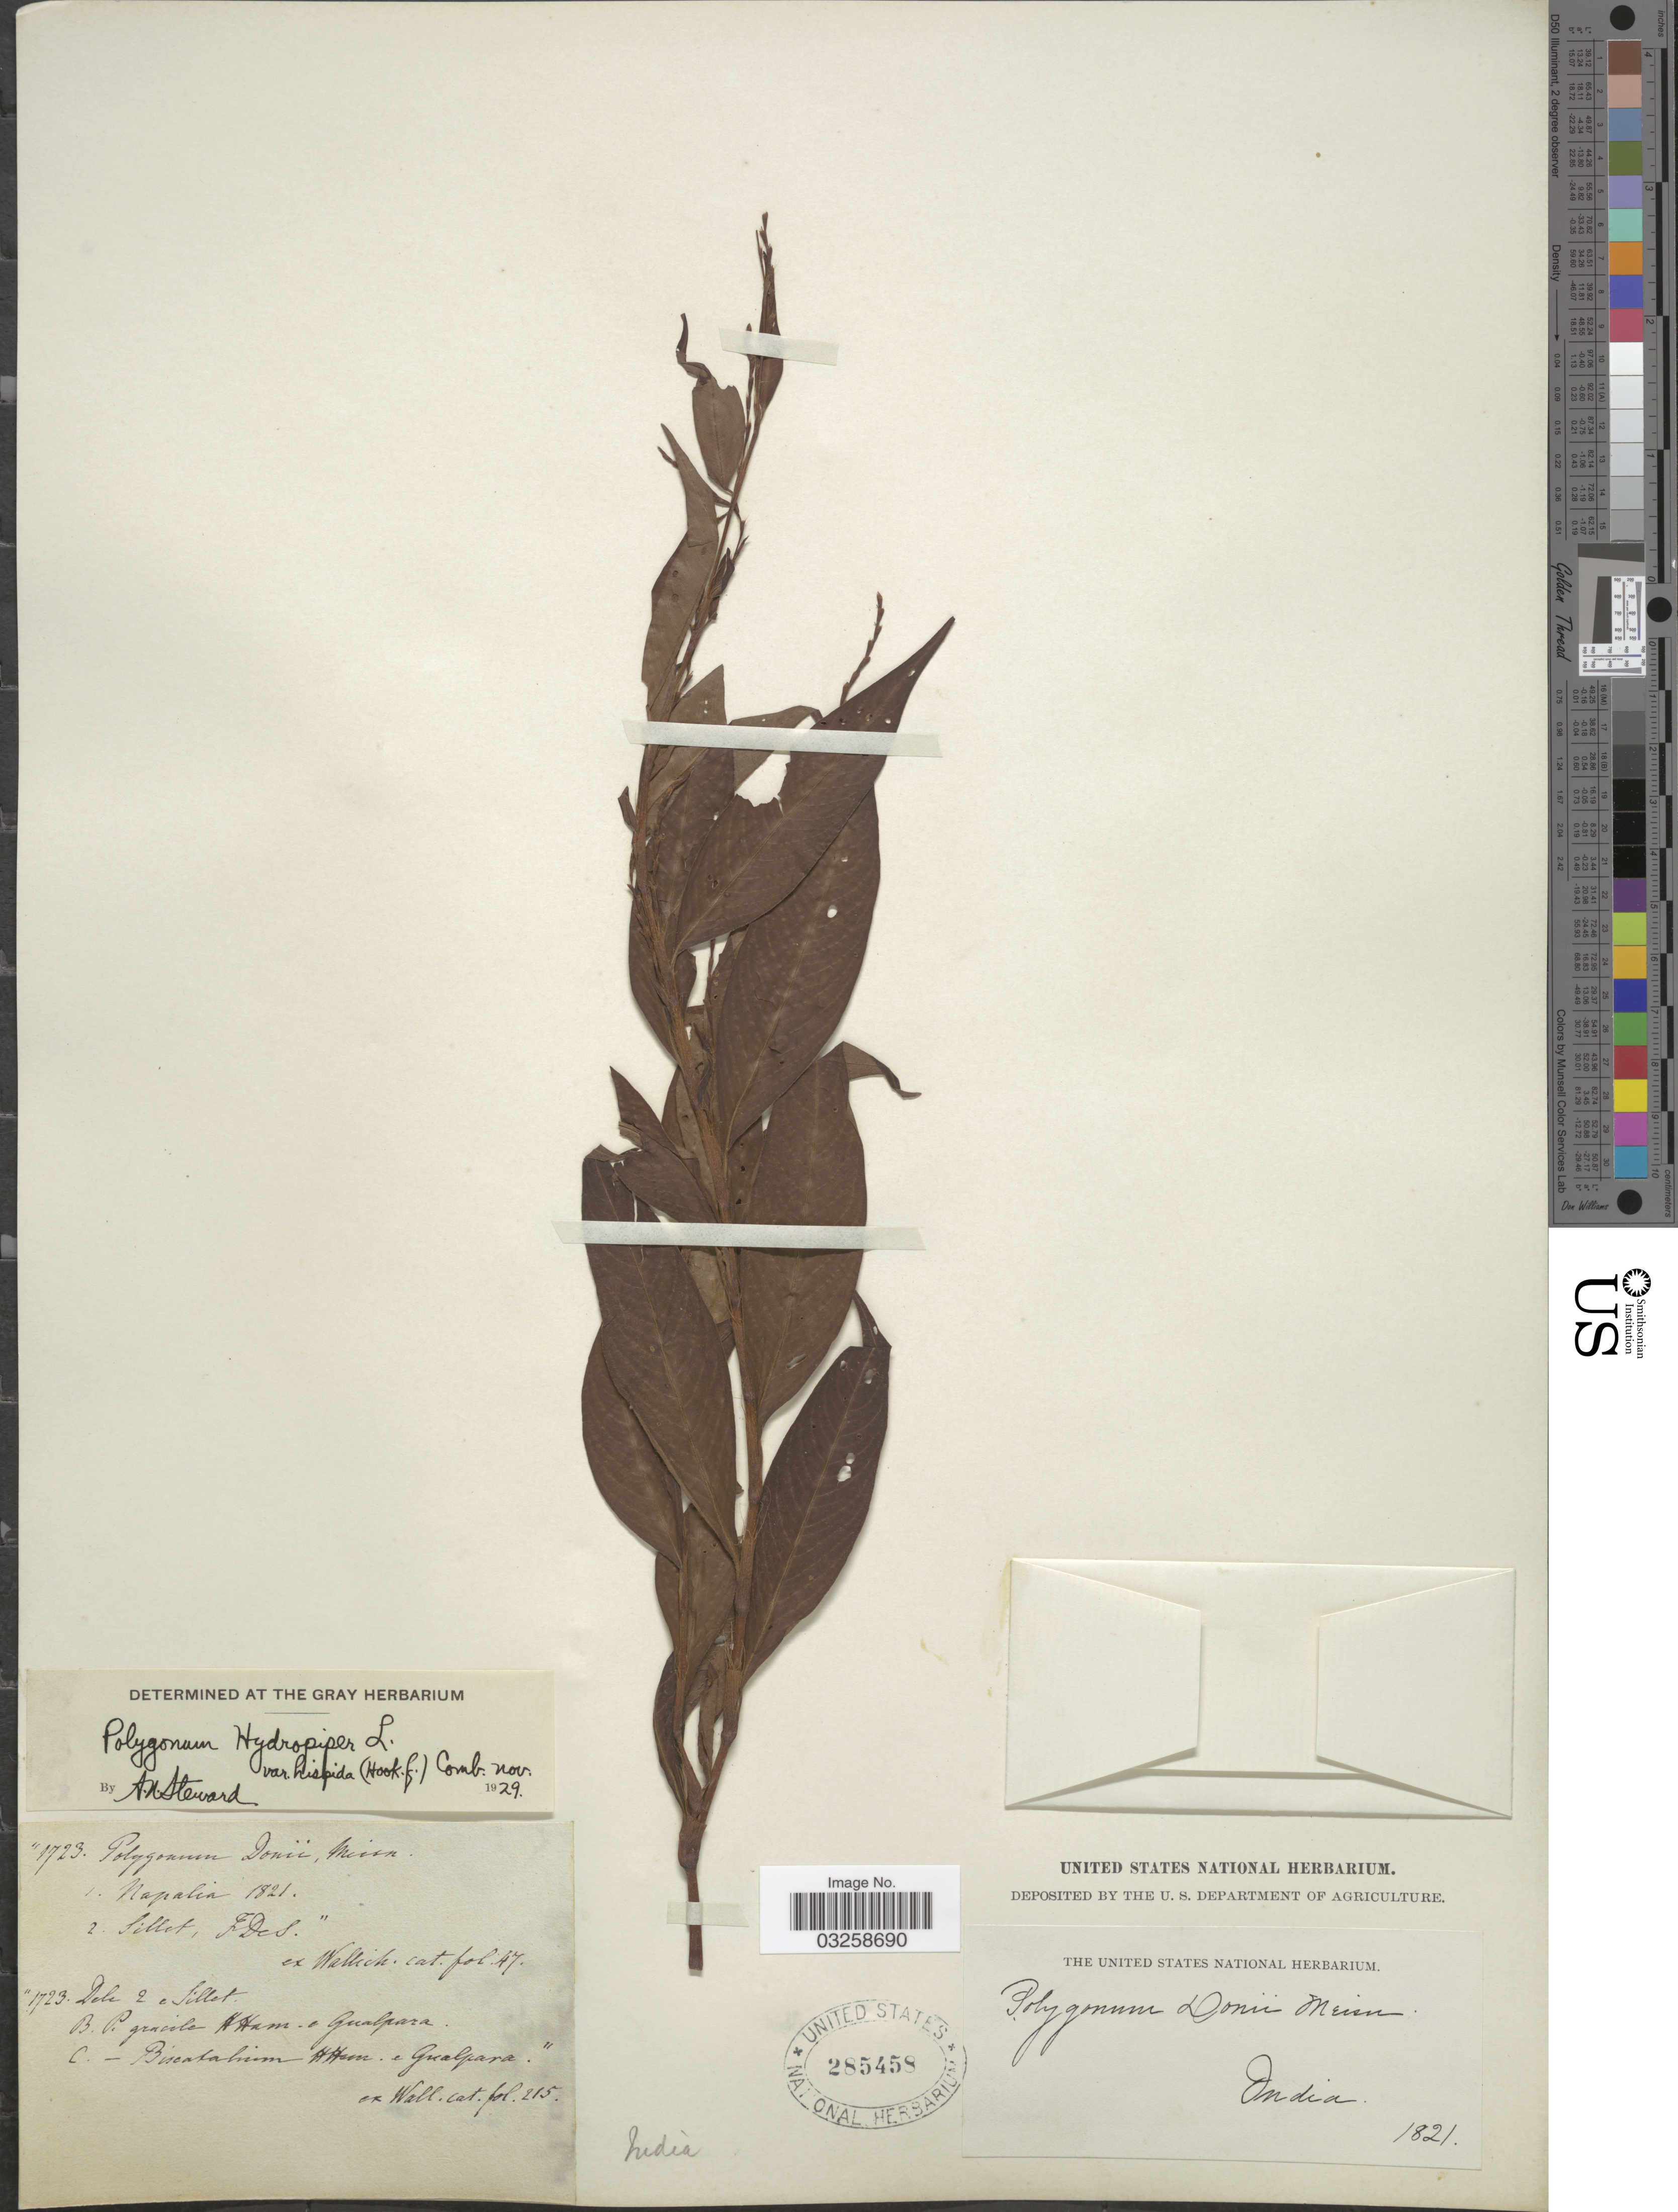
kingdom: Plantae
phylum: Tracheophyta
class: Magnoliopsida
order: Caryophyllales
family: Polygonaceae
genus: Polygonum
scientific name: Polygonum hydropiper var. hispidum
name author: (Hook. f.) Steward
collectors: ex herb. United States National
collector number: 1723?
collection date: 1821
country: India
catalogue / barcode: US 285458